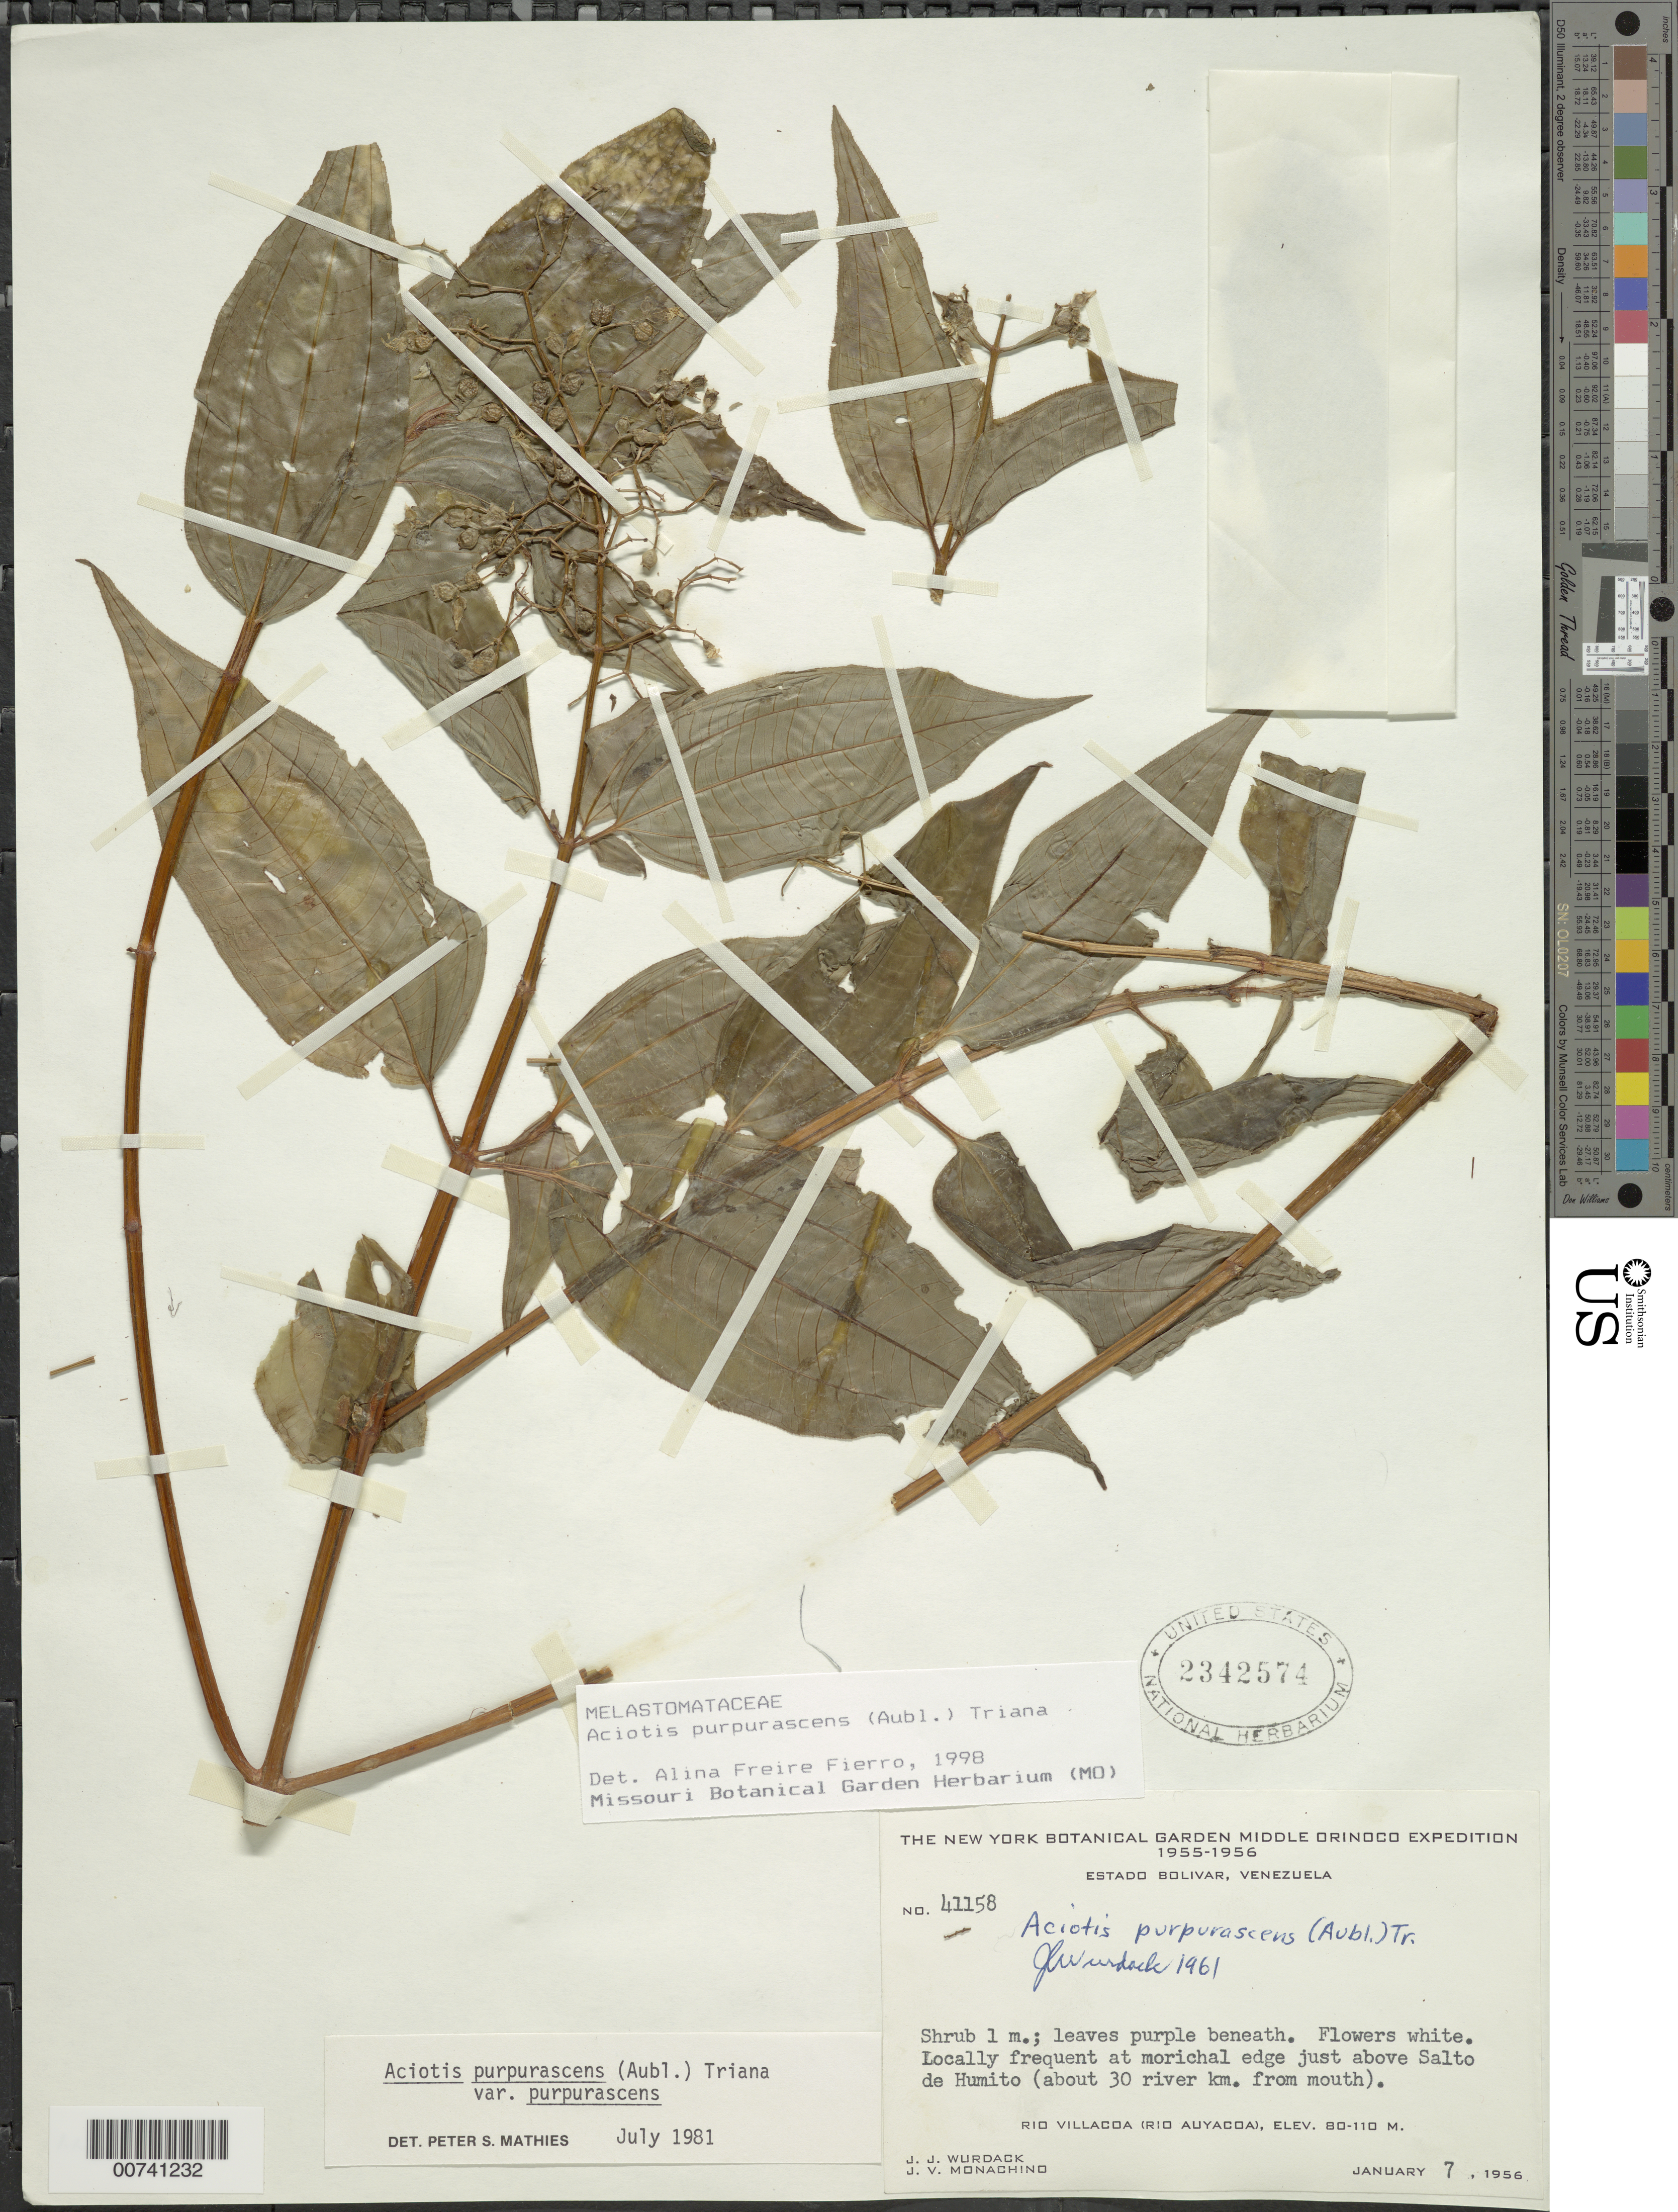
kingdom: Plantae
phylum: Tracheophyta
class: Magnoliopsida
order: Myrtales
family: Melastomataceae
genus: Aciotis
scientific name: Aciotis purpurascens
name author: (Aubl.) Triana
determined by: Freire-Fierro, A.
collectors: J. J. Wurdack & J. V. Monachino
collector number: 41158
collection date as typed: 7-Jan-56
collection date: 1956-01-07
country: Venezuela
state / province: Bolívar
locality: Río Villacoa (Río Auyacoa), 1-4 km above Salto de Humito (25-30 km from river mouth)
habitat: Morichal edge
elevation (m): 80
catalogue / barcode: US 2342574